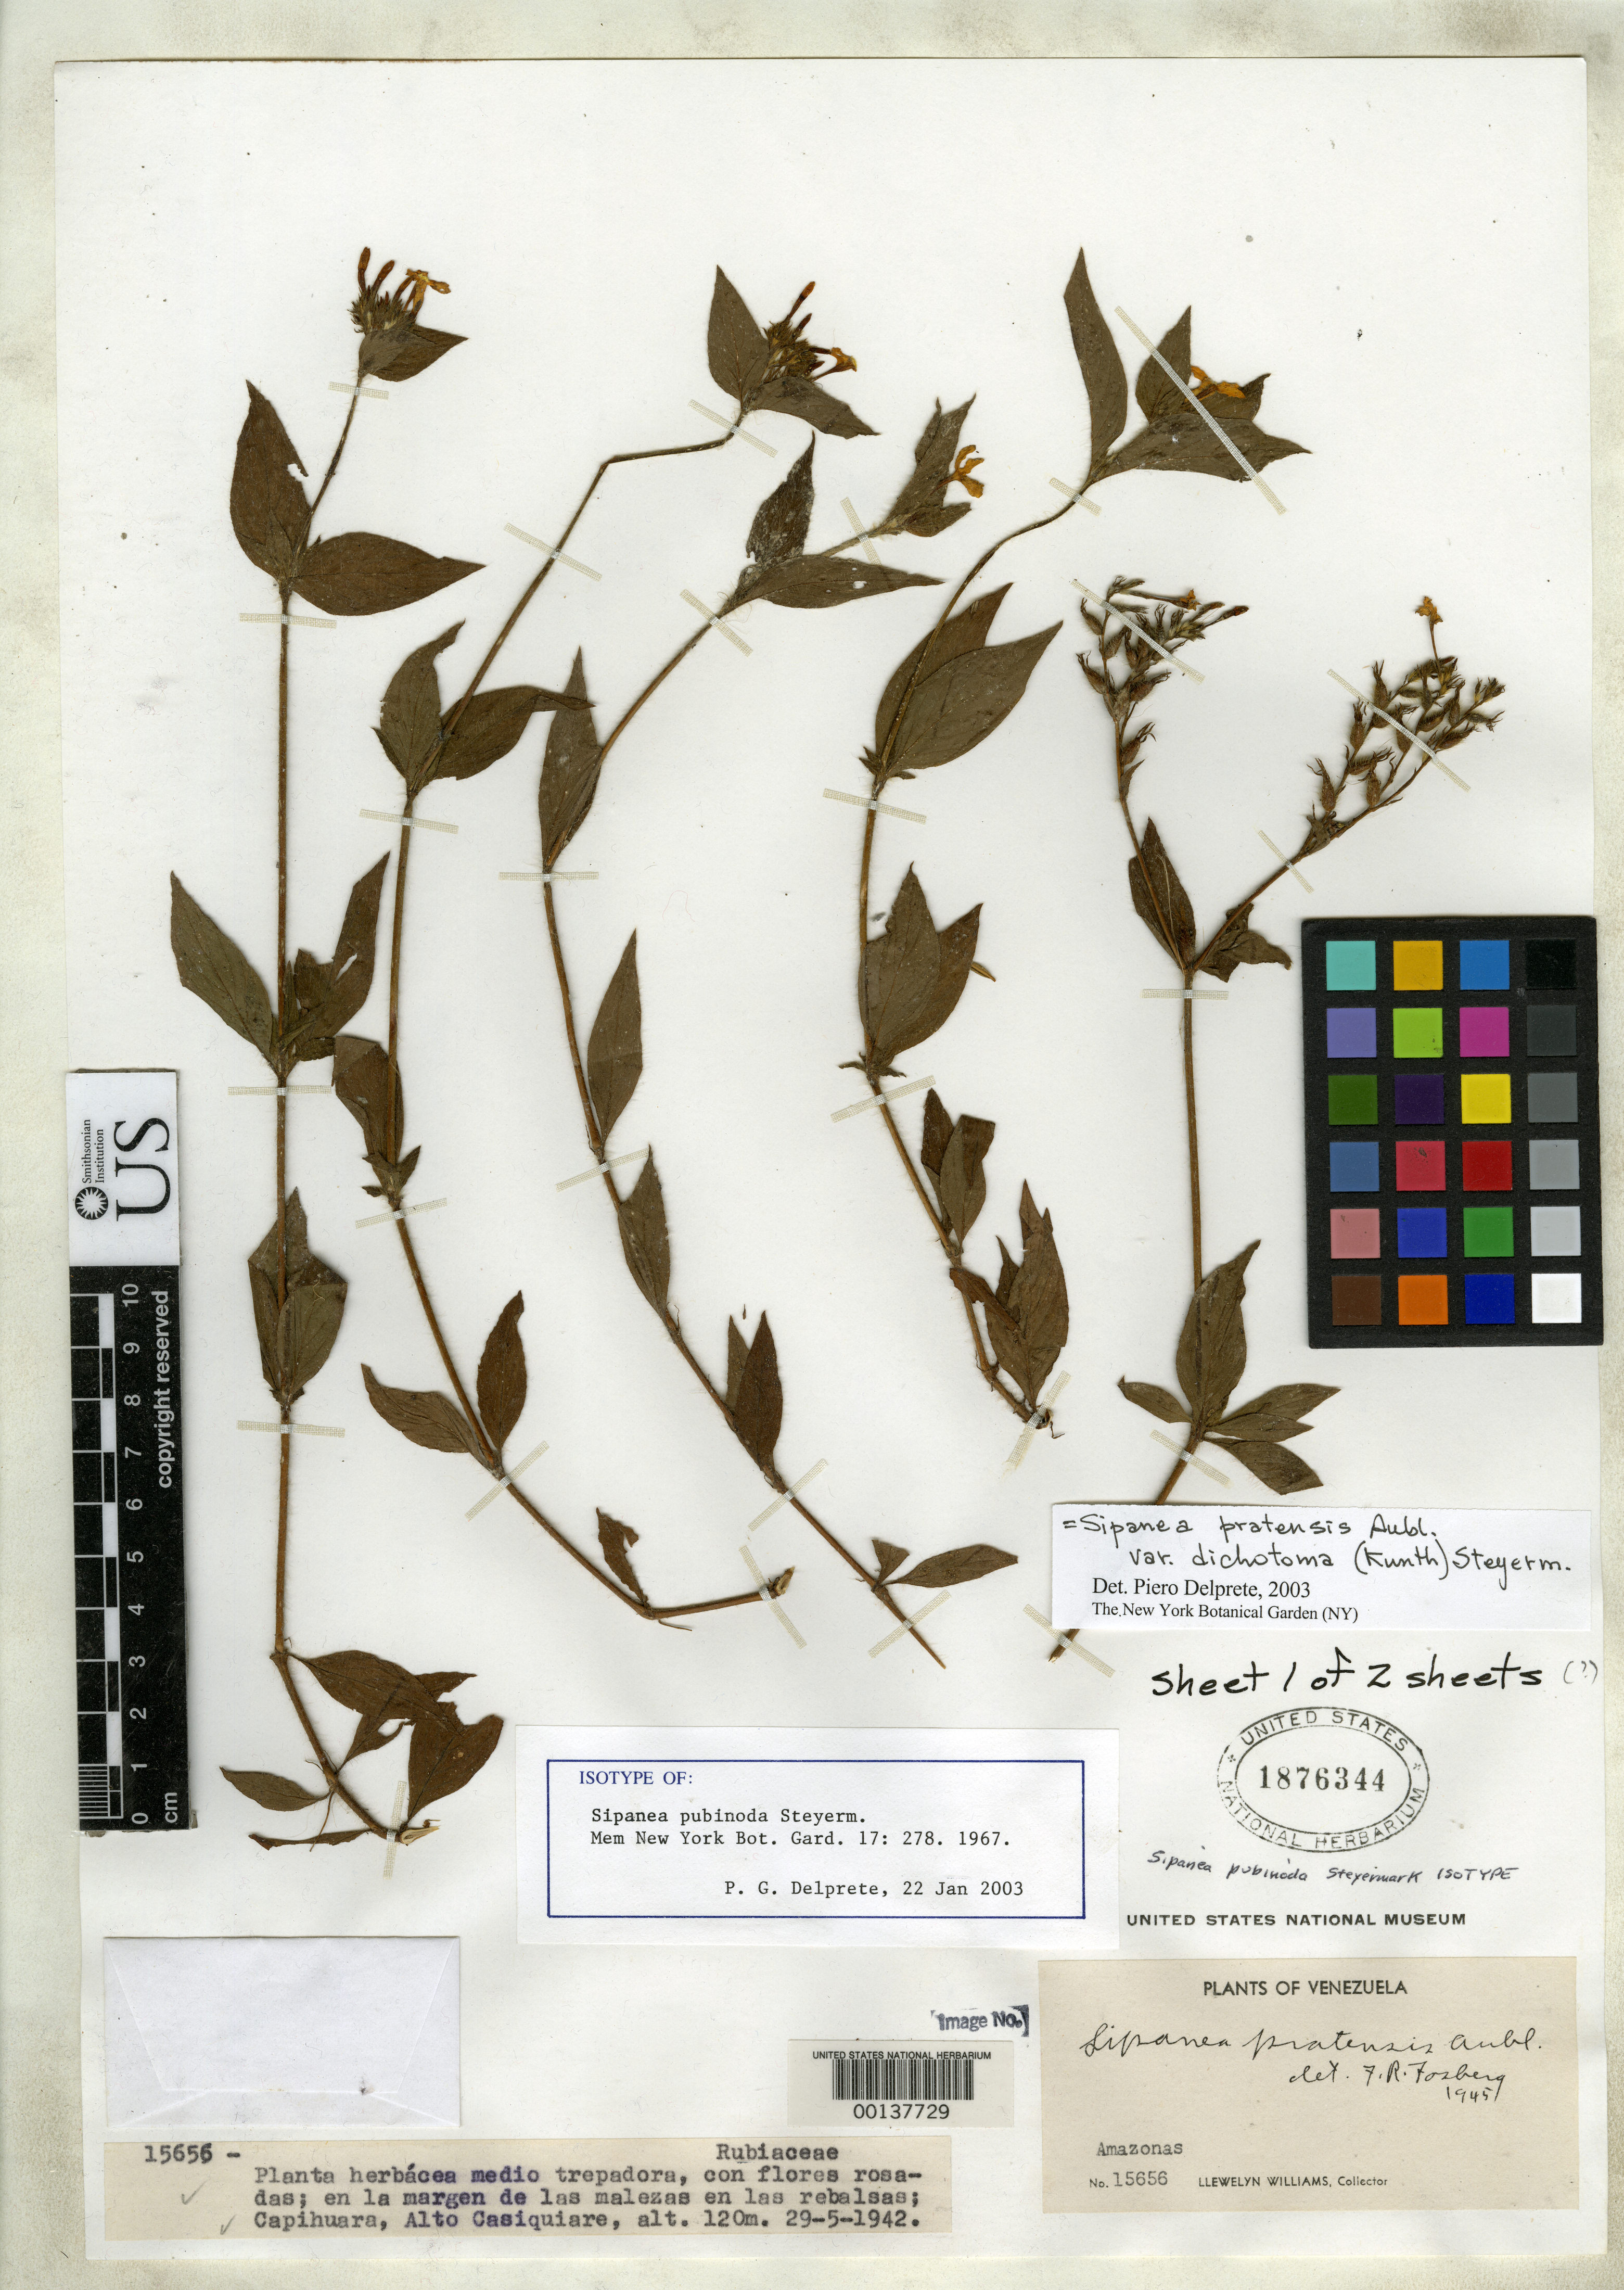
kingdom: Plantae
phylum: Tracheophyta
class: Magnoliopsida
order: Gentianales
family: Rubiaceae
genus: Sipanea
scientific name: Sipanea pubinoda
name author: Steyerm.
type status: Isotype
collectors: Ll. Williams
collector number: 15656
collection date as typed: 29 May 1942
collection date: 1942-05-29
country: Venezuela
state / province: Amazonas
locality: Capihuara, Rio Casiquiare.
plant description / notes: Annotated in unknown hand "sheet 1 of 2 sheets" but note that sheets have non-consecutive sheet numbers (i.e., were mounted separately, at different times).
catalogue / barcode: US 1876344